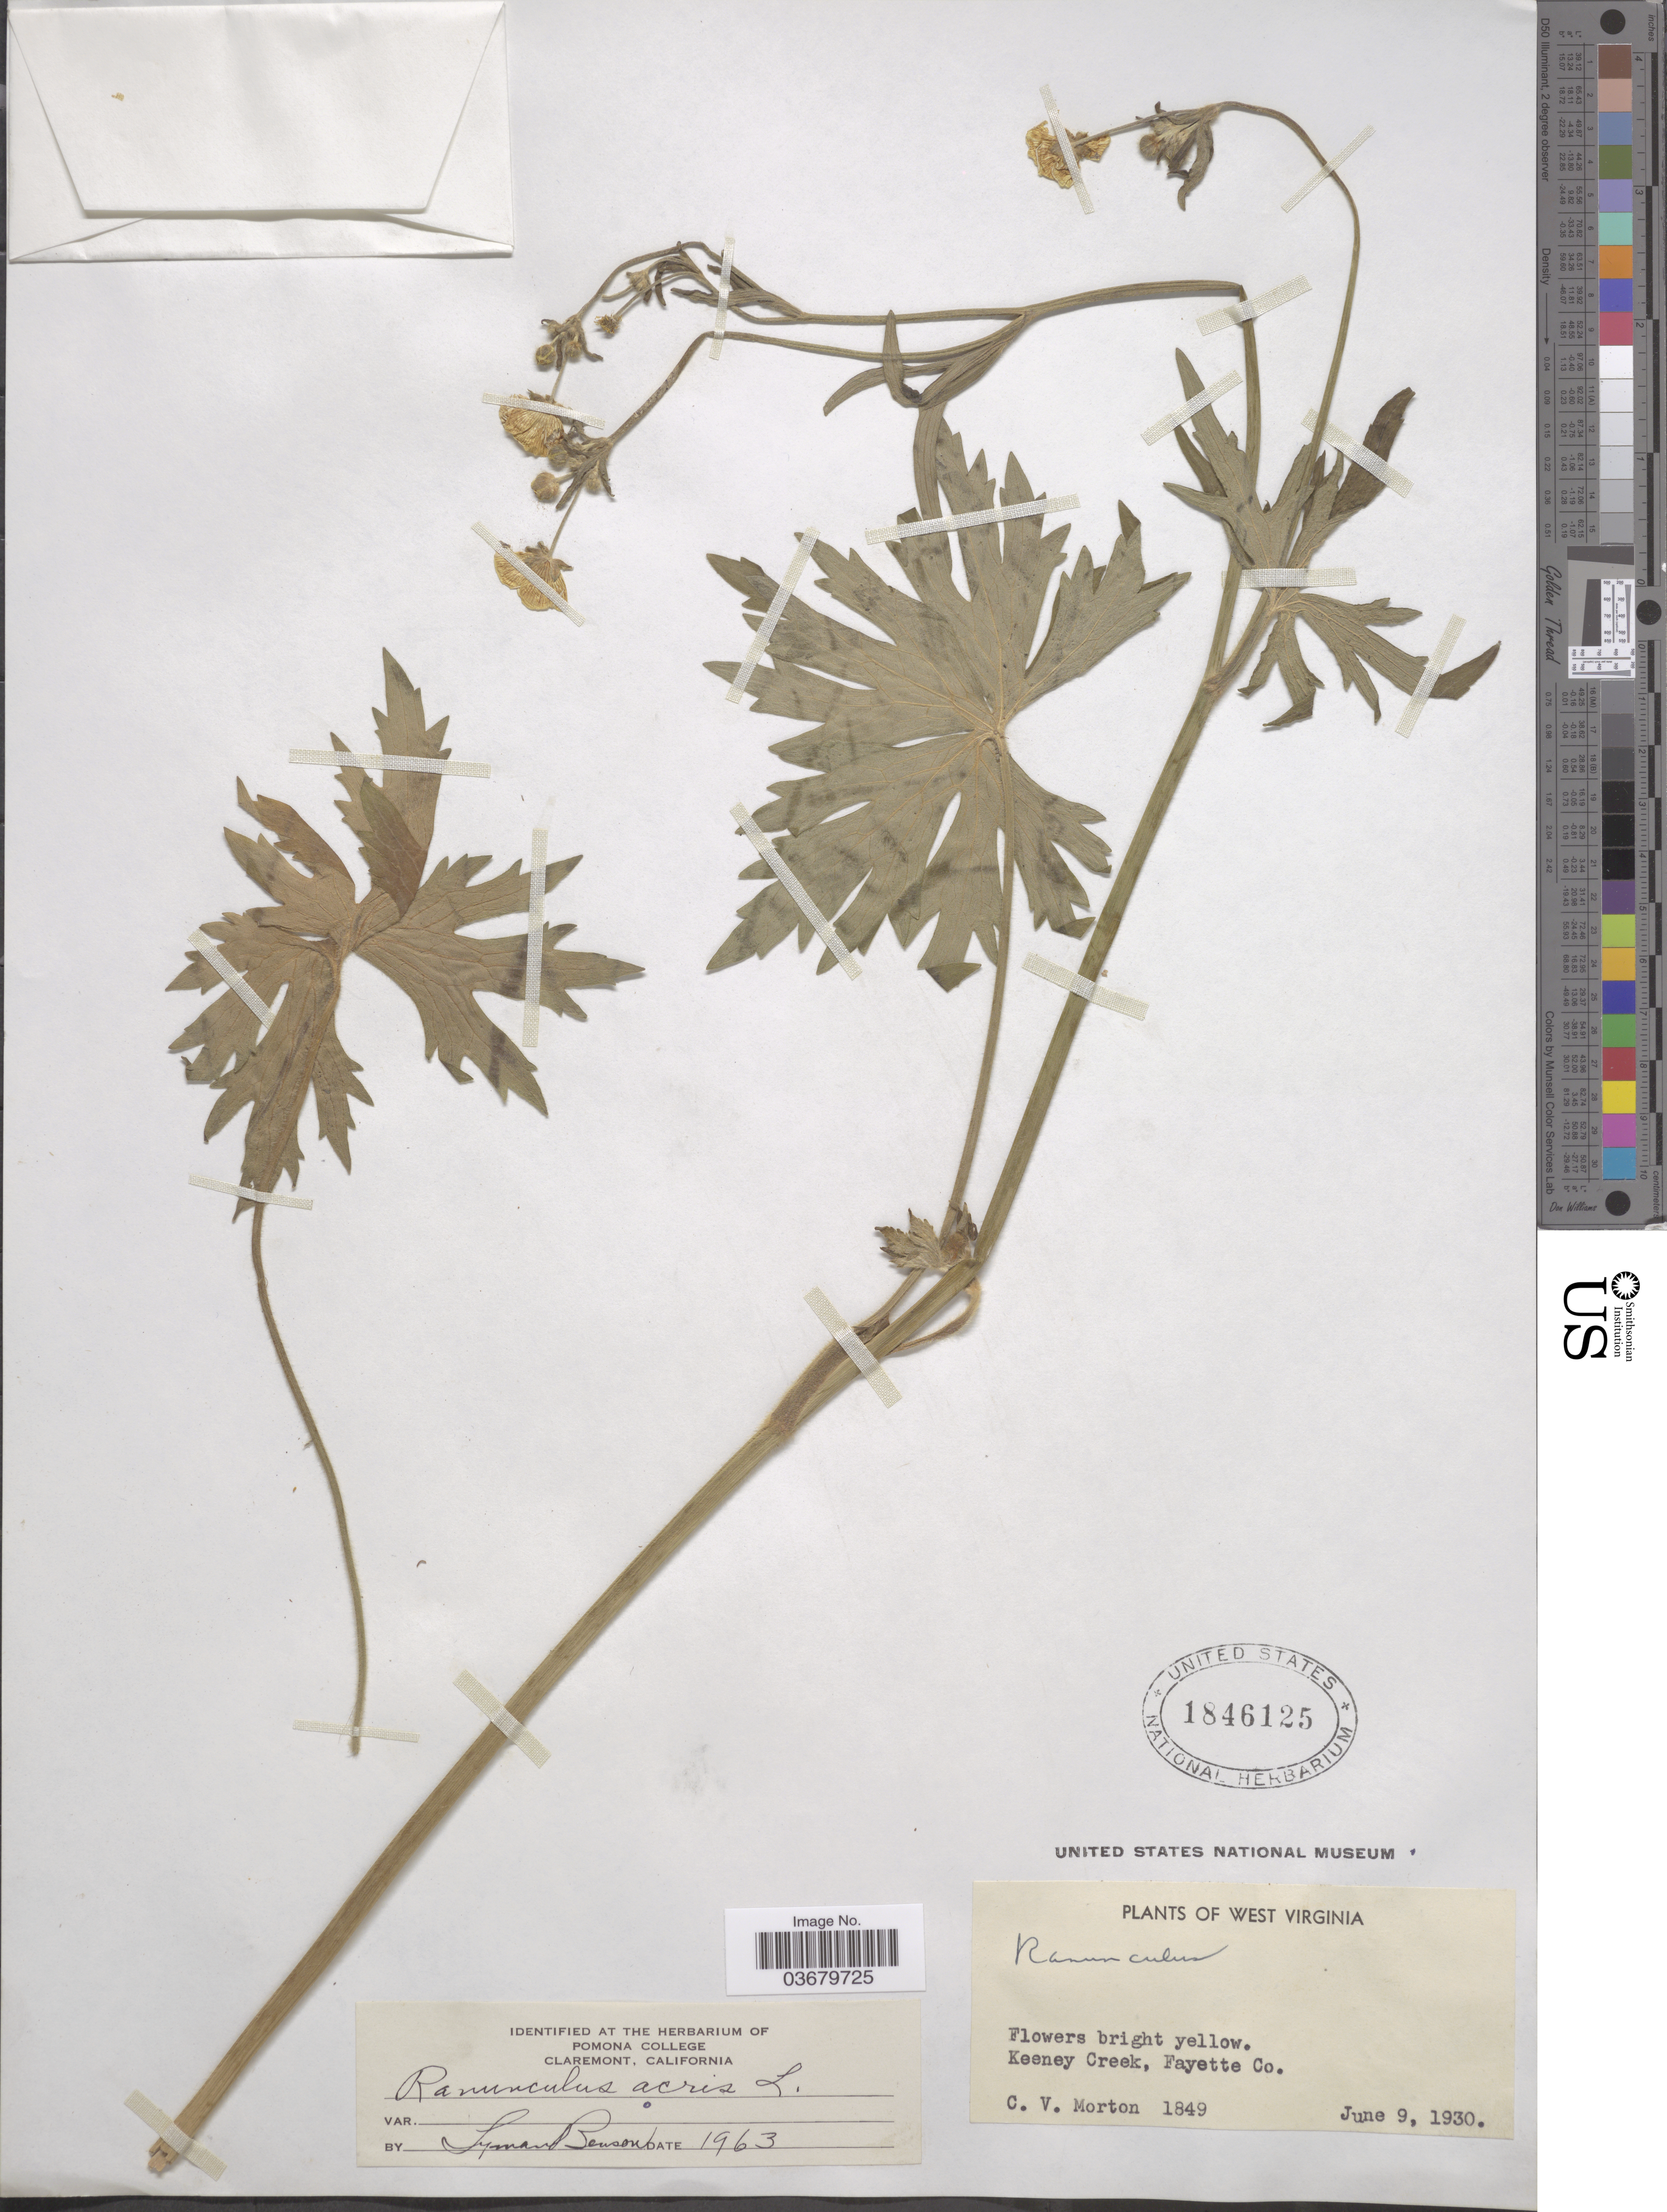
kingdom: Plantae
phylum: Tracheophyta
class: Magnoliopsida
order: Ranunculales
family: Ranunculaceae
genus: Ranunculus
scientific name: Ranunculus acris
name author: L.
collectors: C. V. Morton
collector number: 1849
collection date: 1930-06-09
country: United States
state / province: West Virginia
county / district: Fayette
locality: Keeney Creek, Fayette Co.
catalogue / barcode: US 1846125